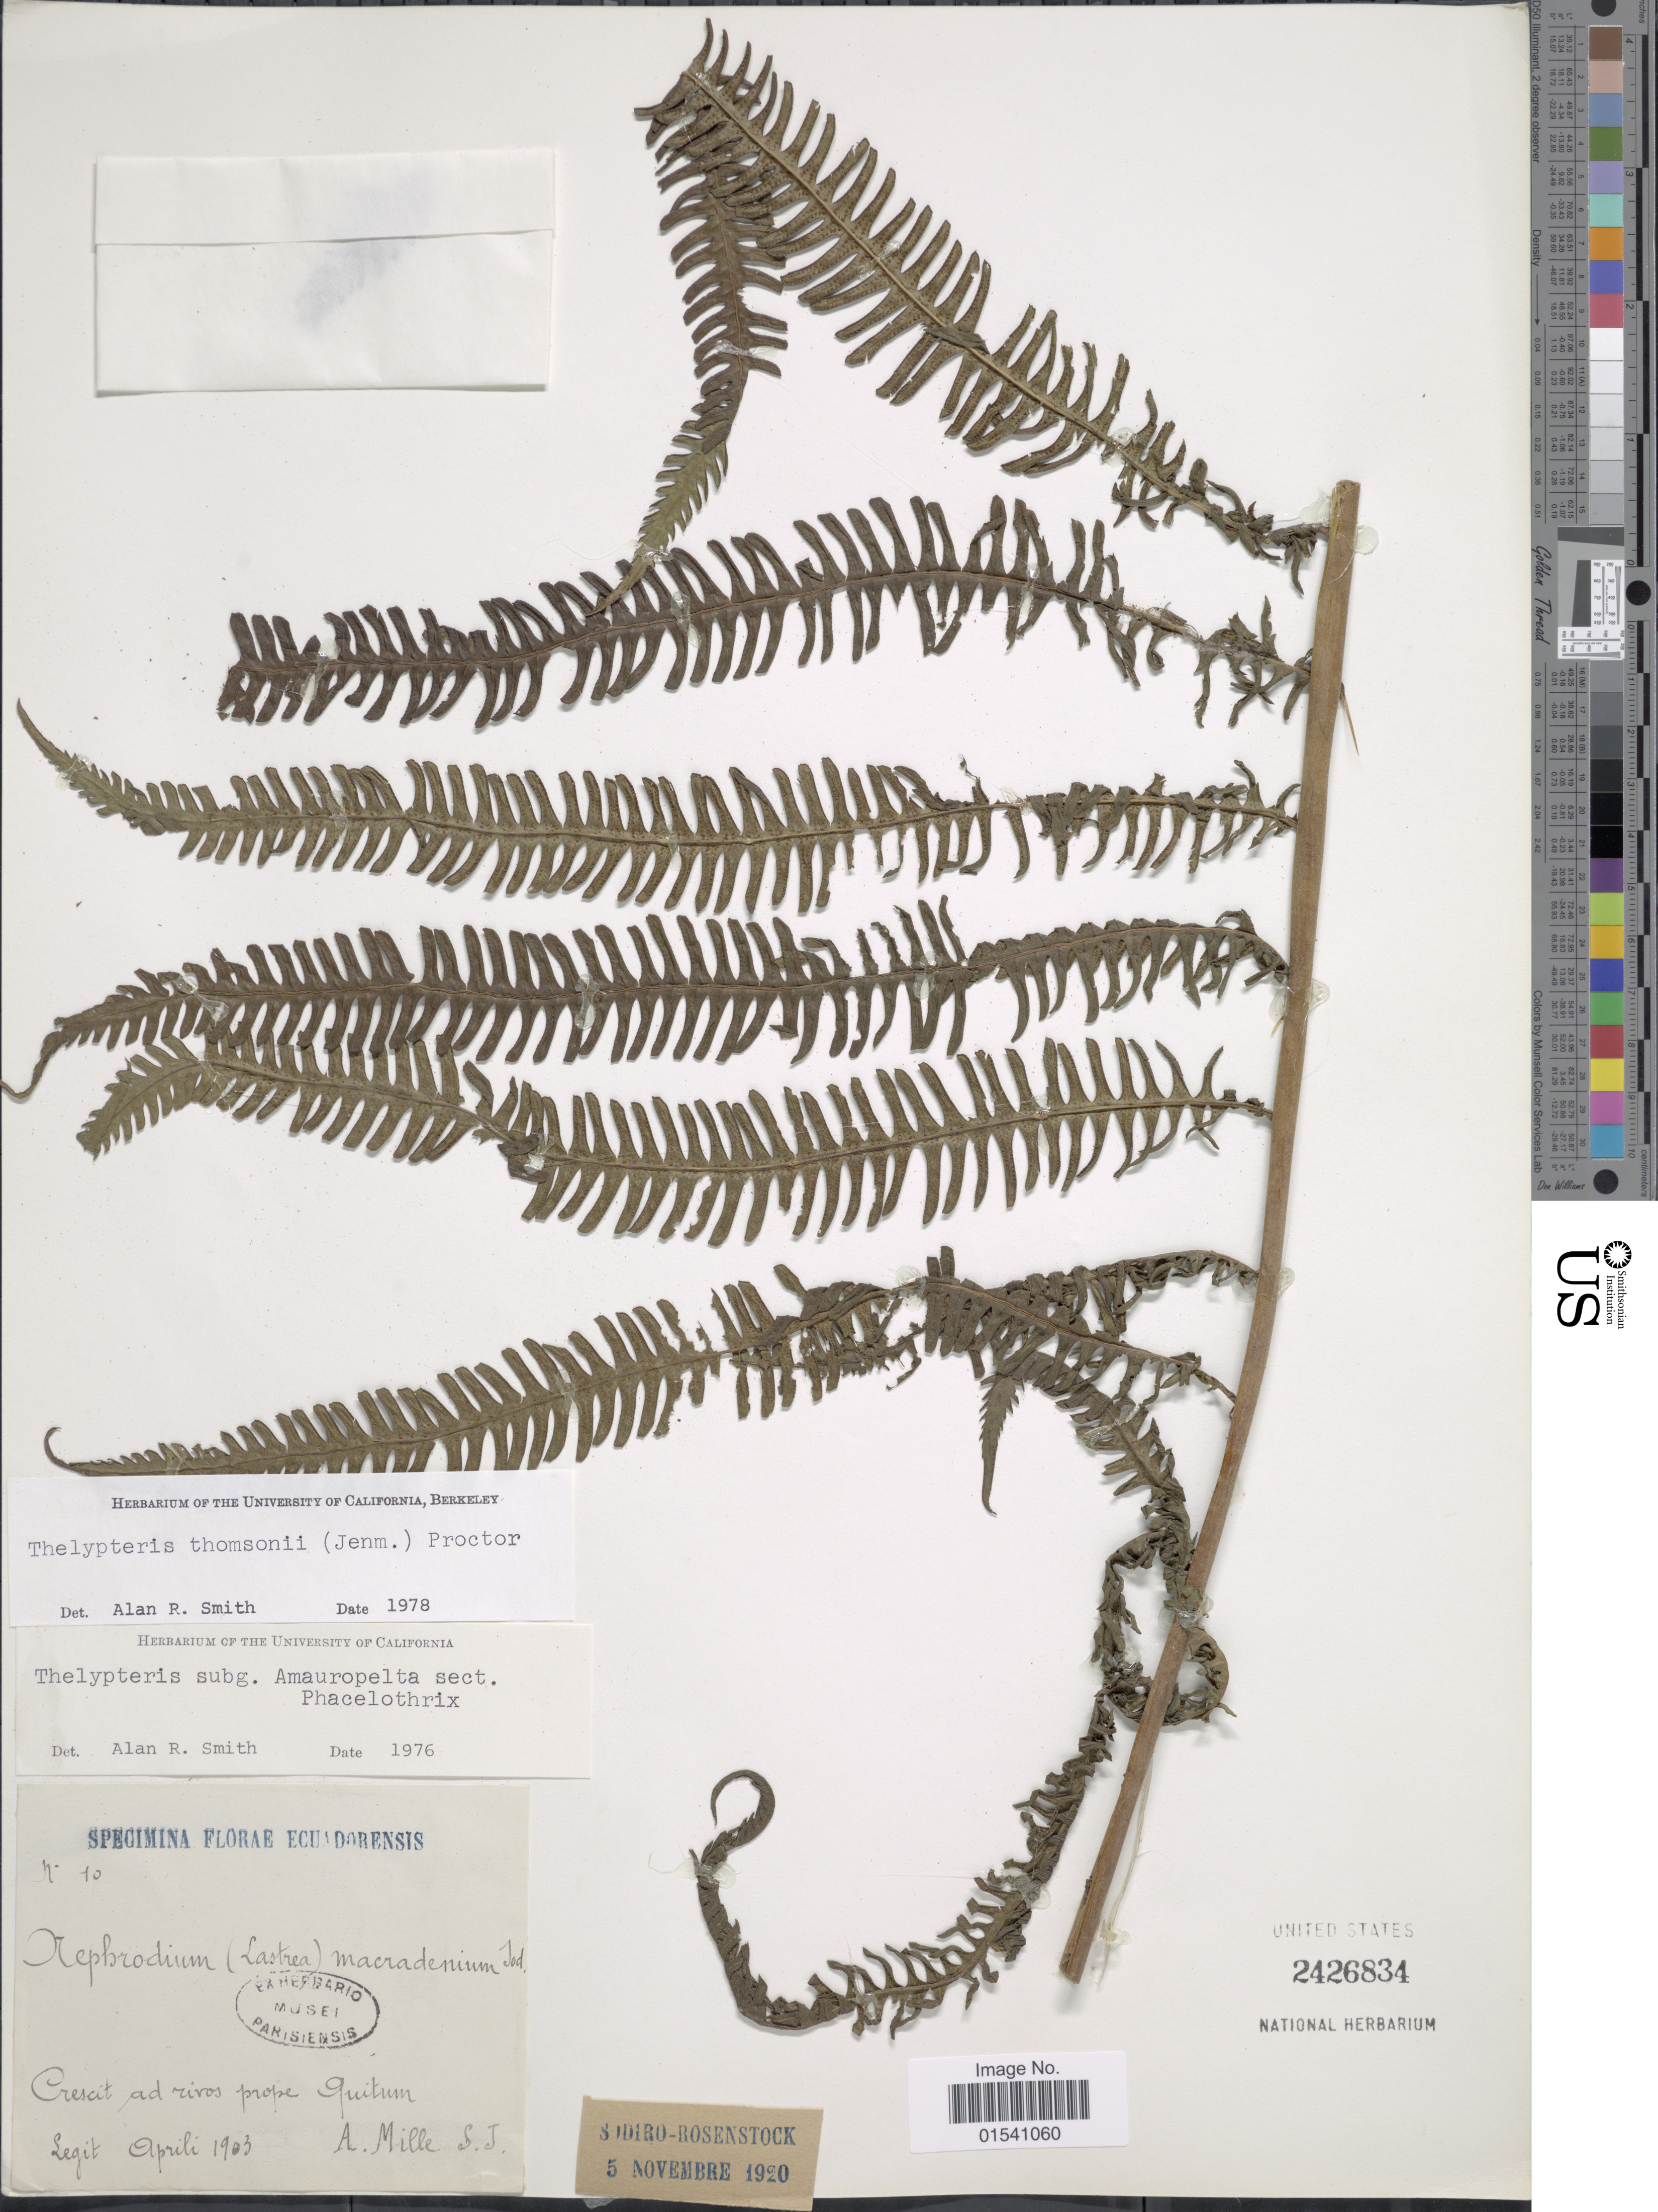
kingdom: Plantae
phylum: Tracheophyta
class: Polypodiopsida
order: Polypodiales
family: Thelypteridaceae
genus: Amauropelta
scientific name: Amauropelta thomsonii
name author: (Jenman) Pic. Serm.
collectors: A. Mille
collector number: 10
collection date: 1903-04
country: Ecuador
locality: Crescit ad rivos prope Quium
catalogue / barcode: US 2426834